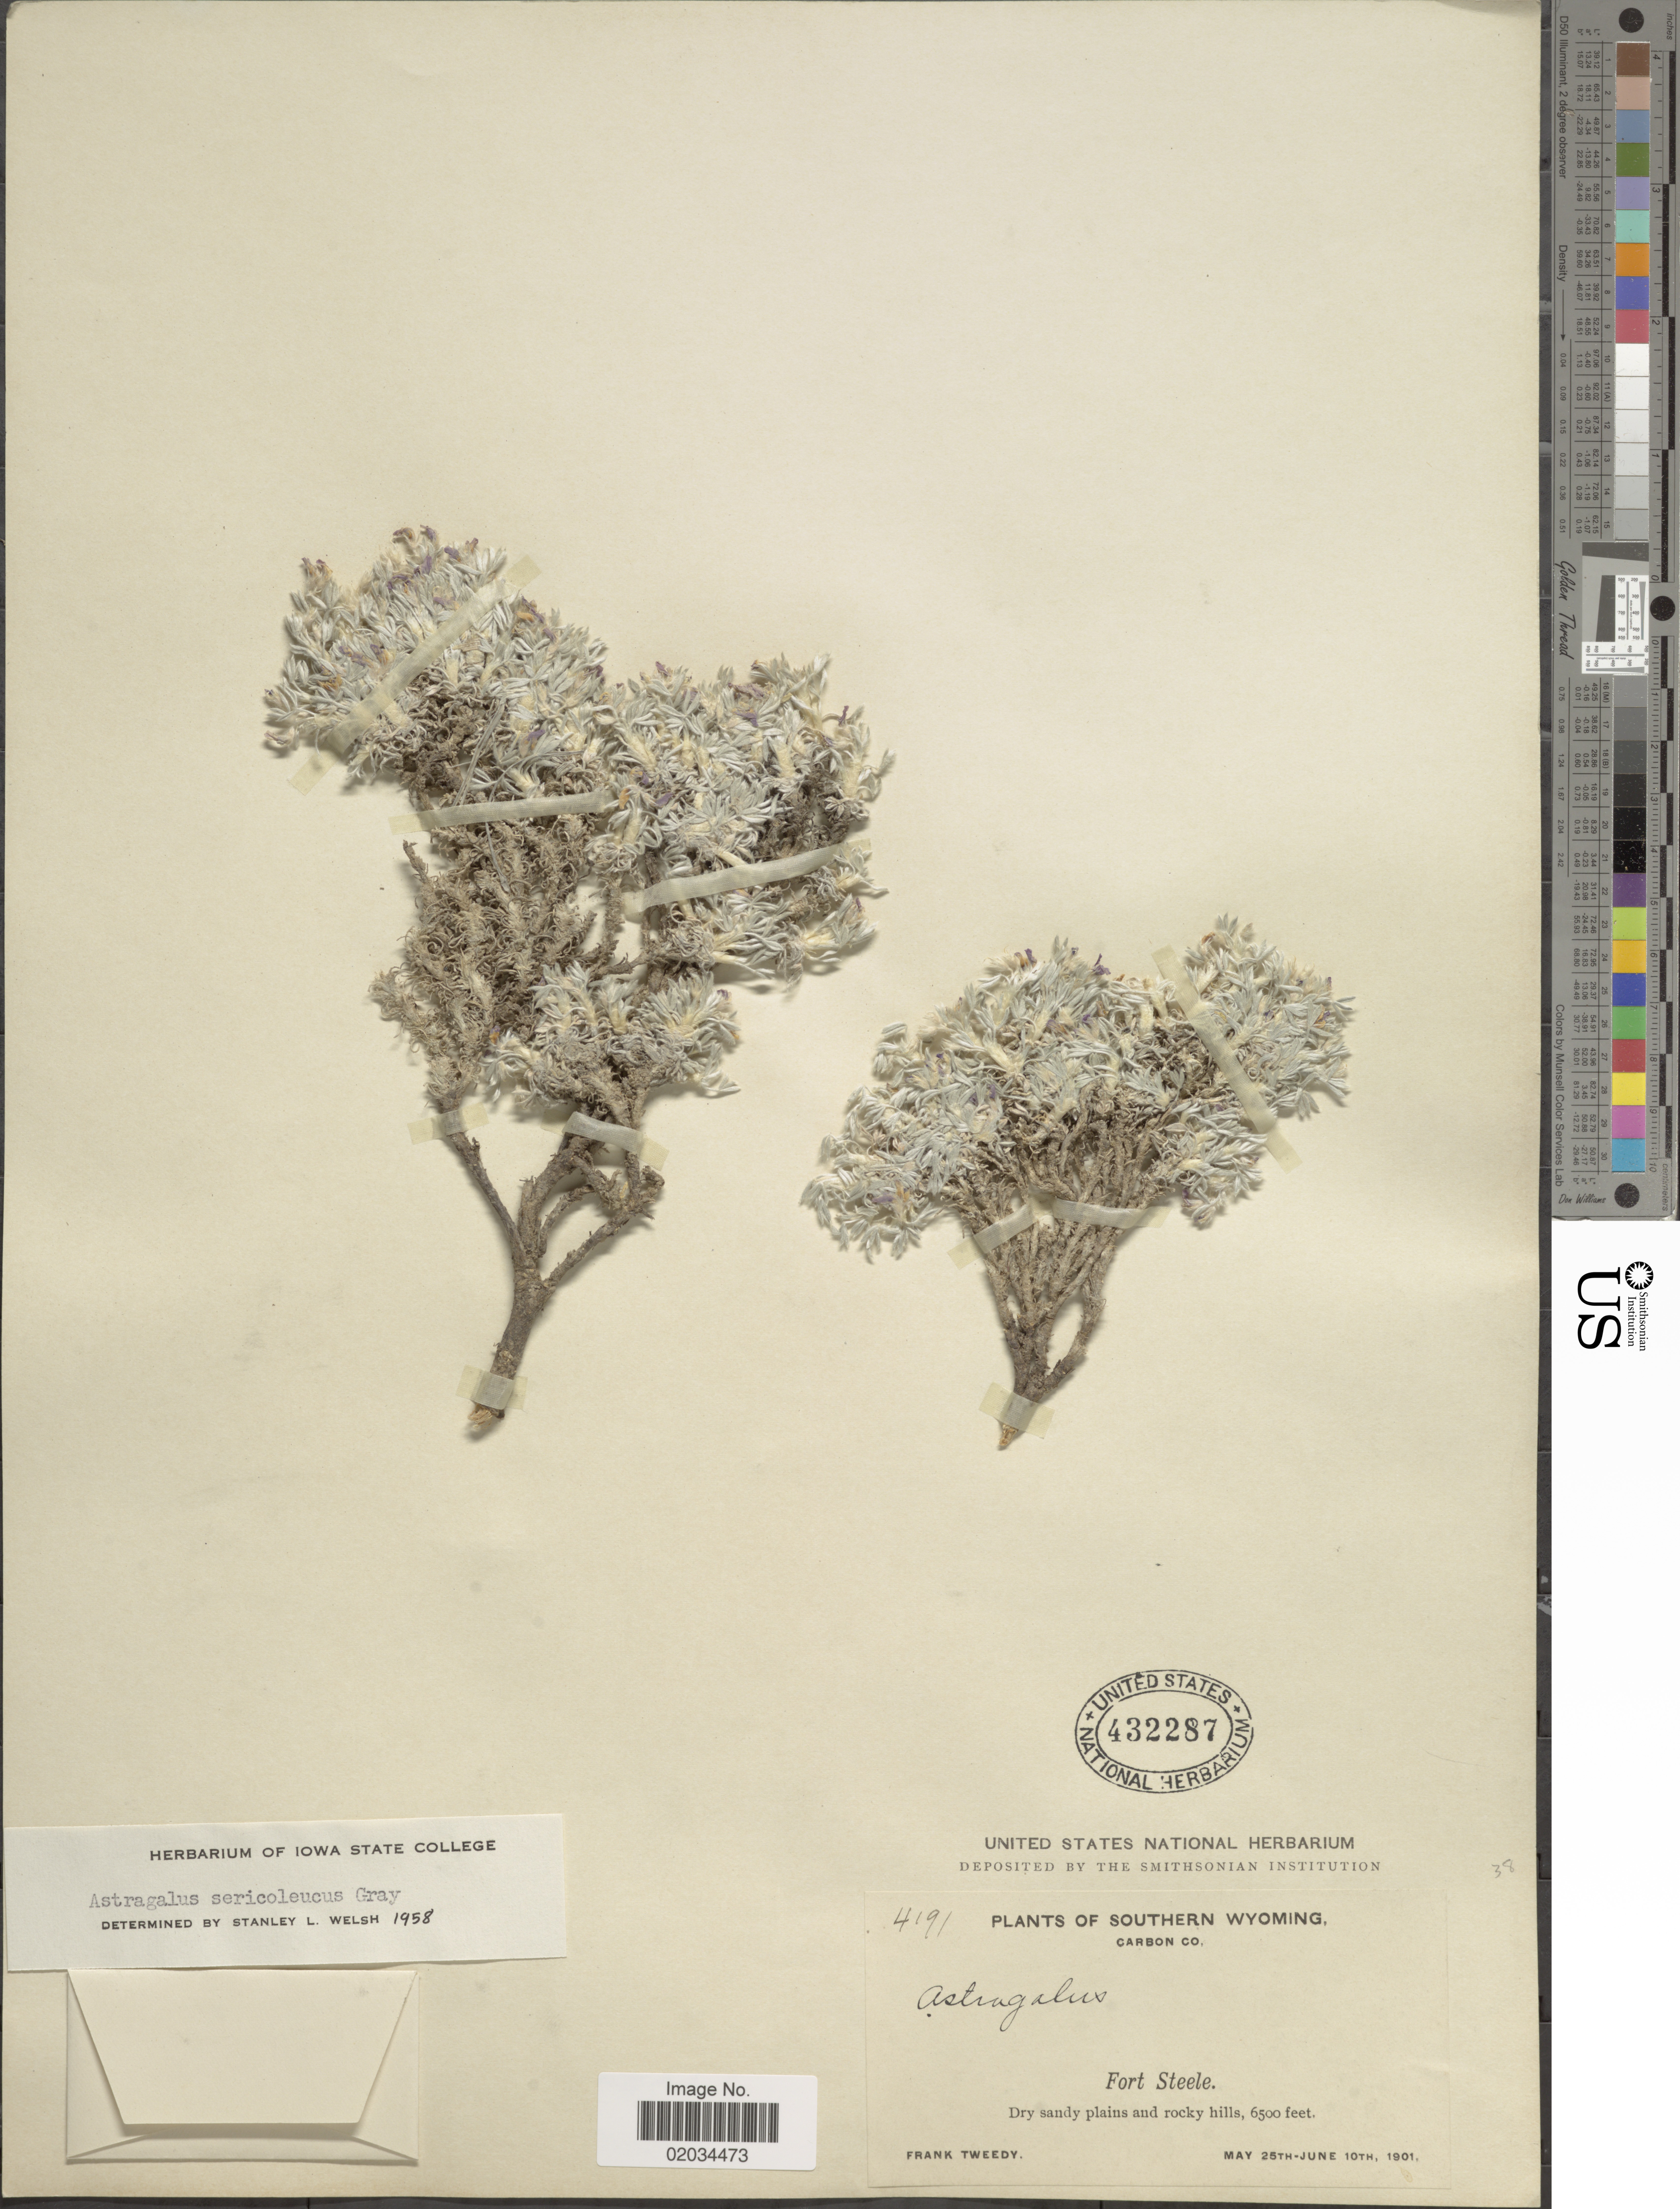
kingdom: Plantae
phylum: Tracheophyta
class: Magnoliopsida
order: Fabales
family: Fabaceae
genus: Astragalus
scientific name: Astragalus sericoleucus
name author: A. Gray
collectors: F. Tweedy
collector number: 4191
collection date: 1901-05-25/1901-06-10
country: United States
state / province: Wyoming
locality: Southern Wyoming, Carbon Co., Fort Steele, dry sandy plains and rocky hills.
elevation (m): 1981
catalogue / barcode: US 432287